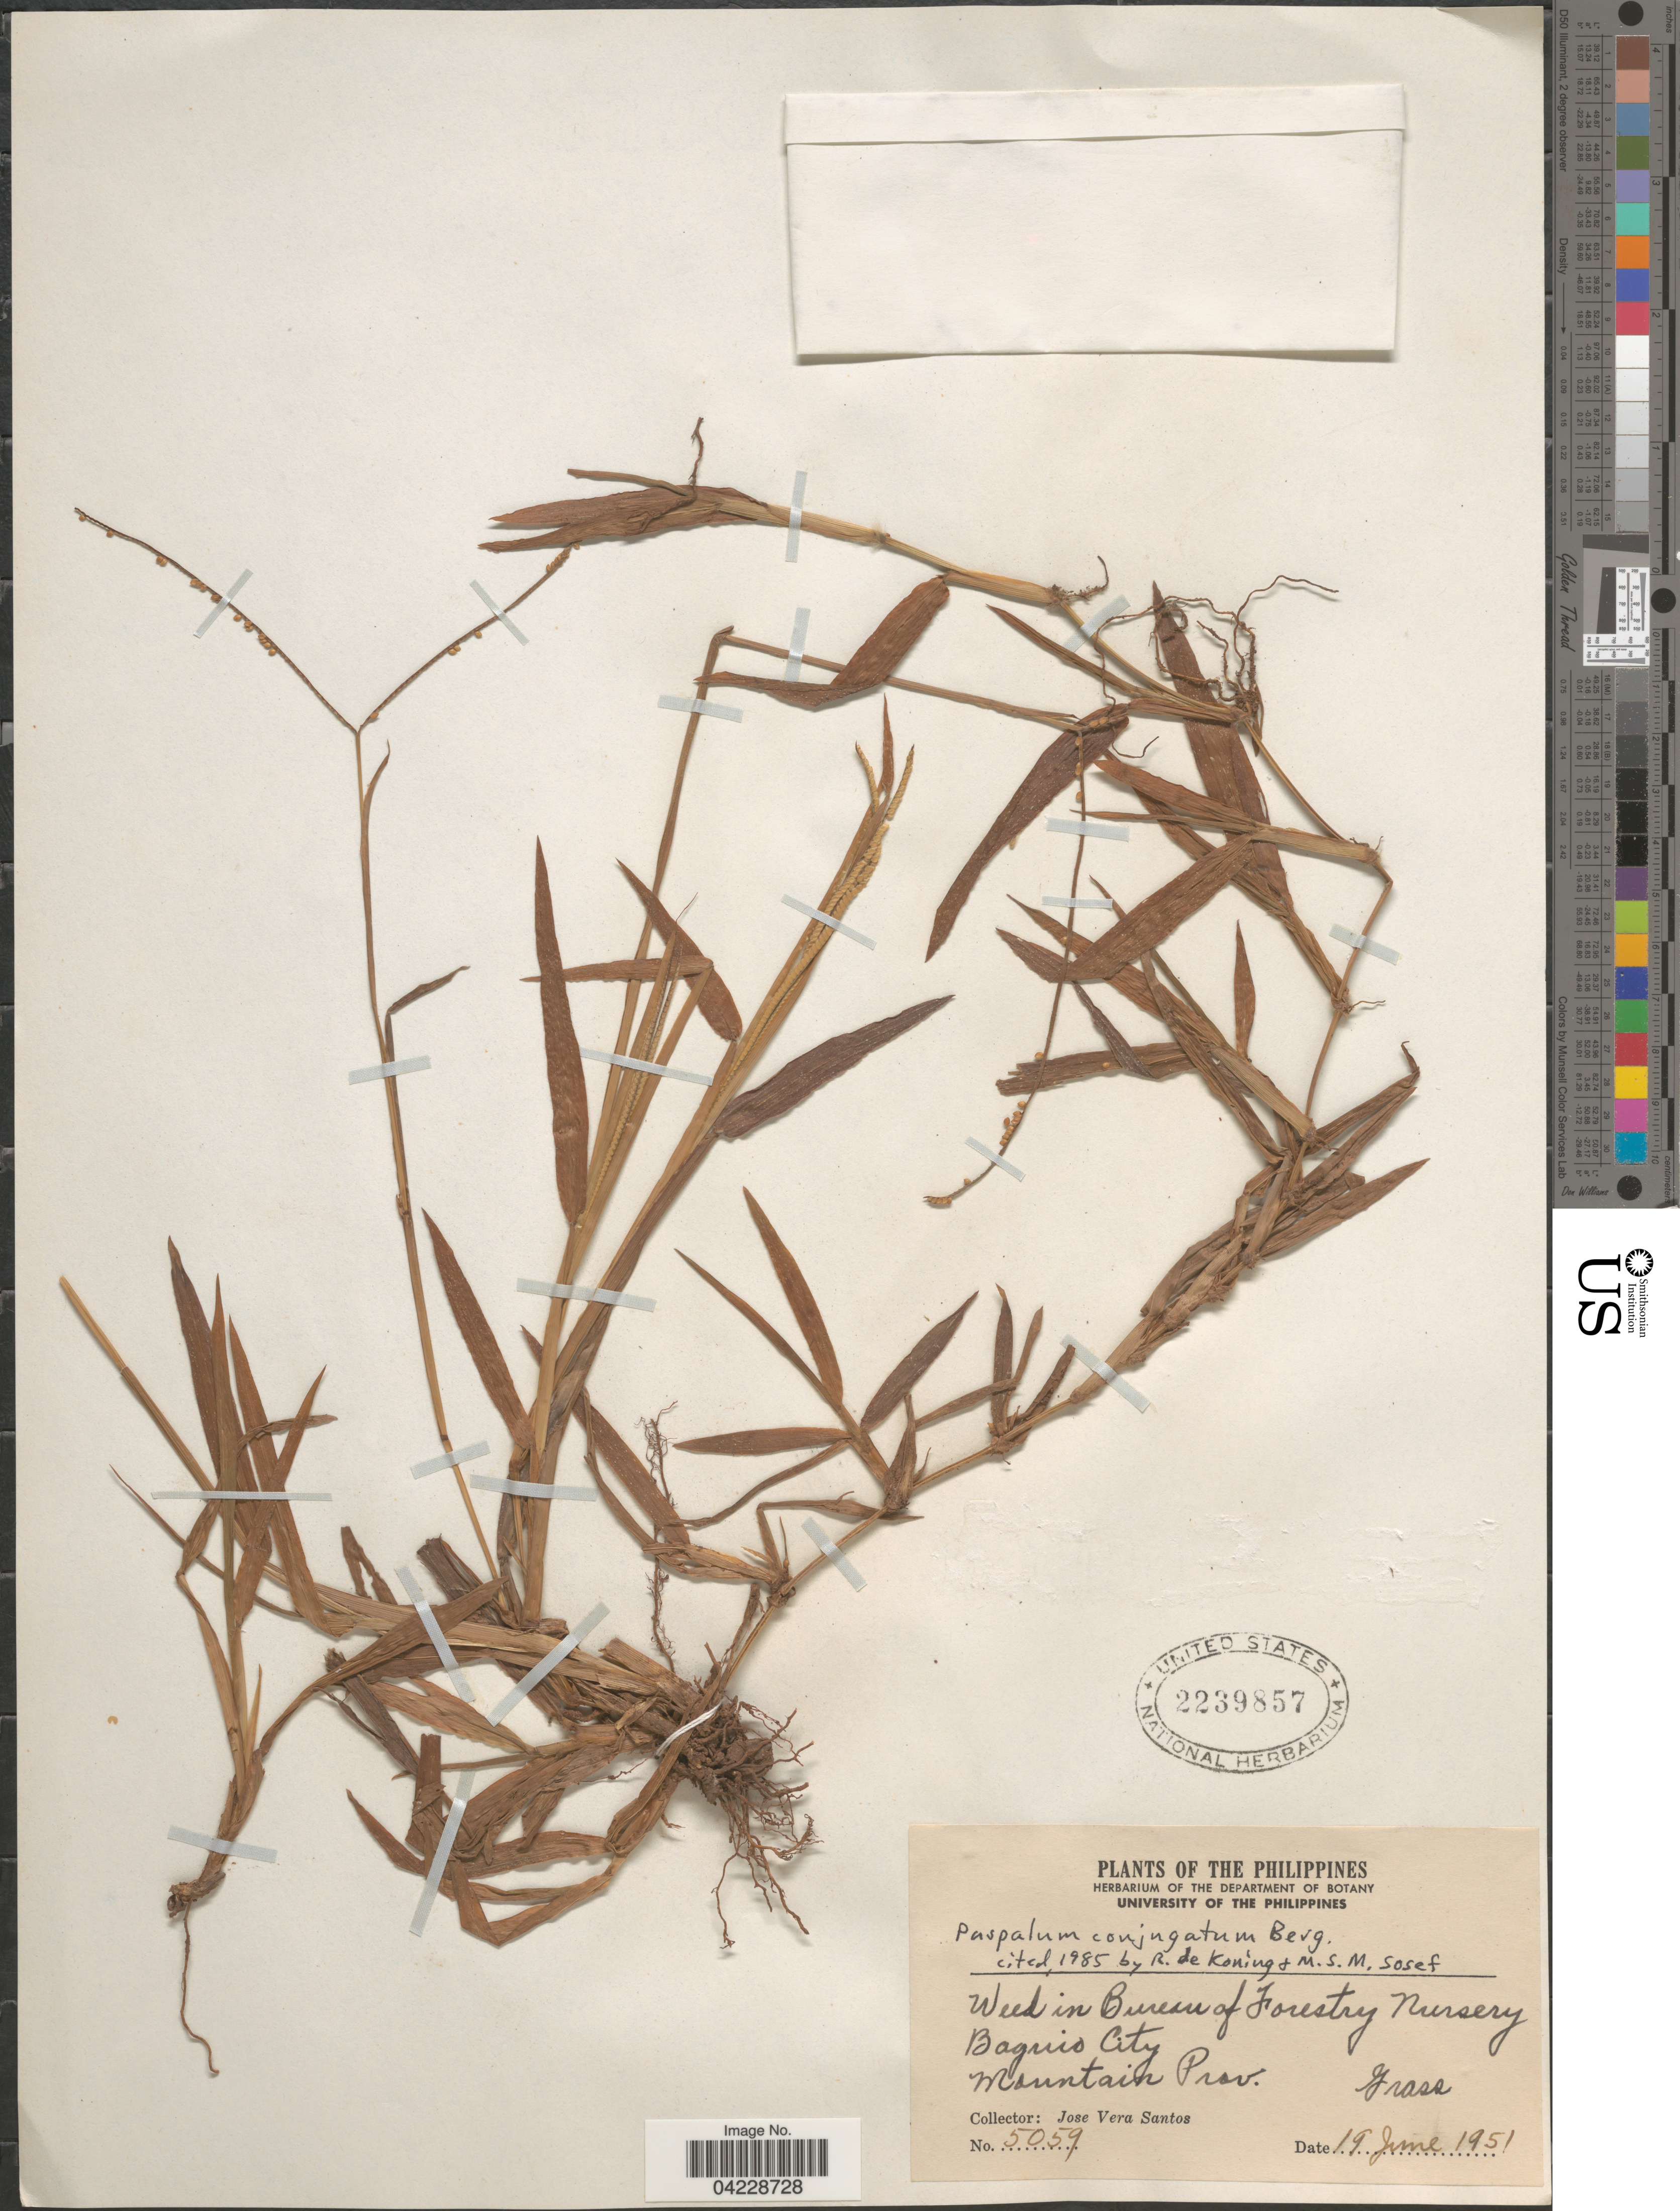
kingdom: Plantae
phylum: Tracheophyta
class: Liliopsida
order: Poales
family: Poaceae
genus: Paspalum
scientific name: Paspalum conjugatum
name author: P.J. Bergius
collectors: J. Santos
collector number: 5059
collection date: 1951-06-19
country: Philippines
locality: Weed in Bureau of Forestry Nursery. Baguio City. Mountain Prov.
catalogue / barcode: US 2239857